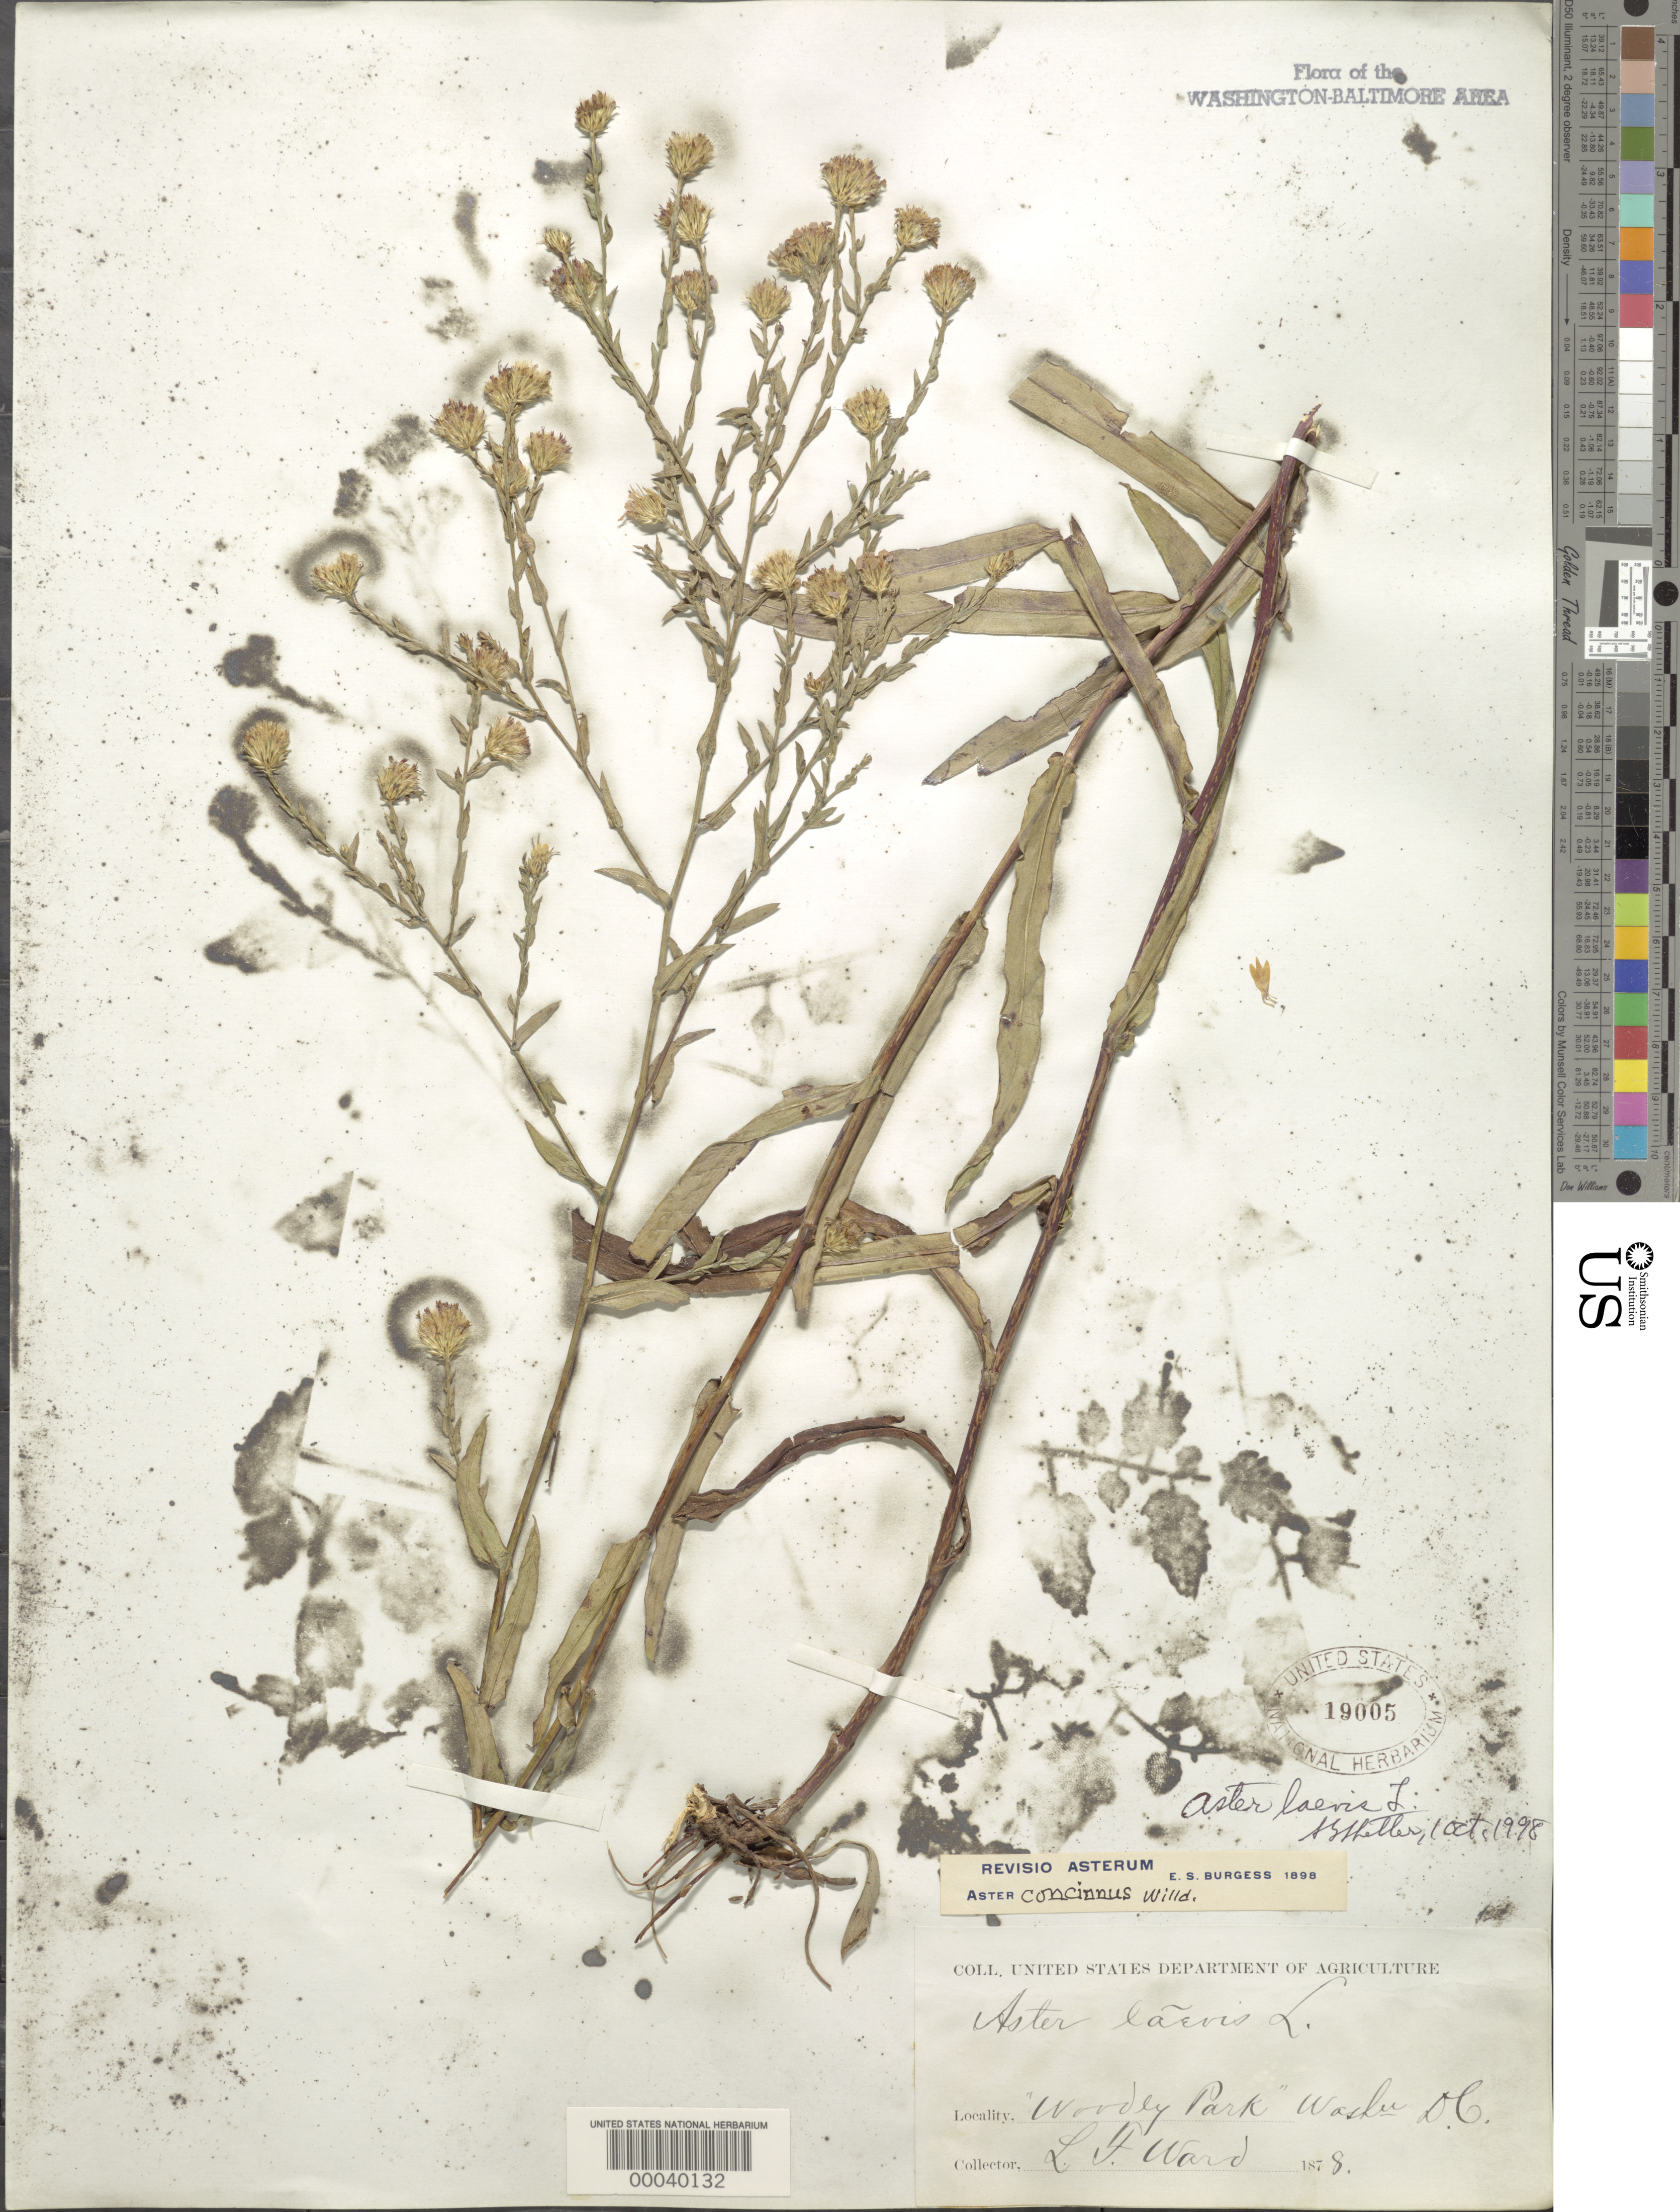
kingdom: Plantae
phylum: Tracheophyta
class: Magnoliopsida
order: Asterales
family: Asteraceae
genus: Symphyotrichum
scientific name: Symphyotrichum laeve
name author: (L.) Á. Löve & D. Löve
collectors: L. F. Ward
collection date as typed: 1878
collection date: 1878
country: United States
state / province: District of Columbia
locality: Woodley Park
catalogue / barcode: US 19005